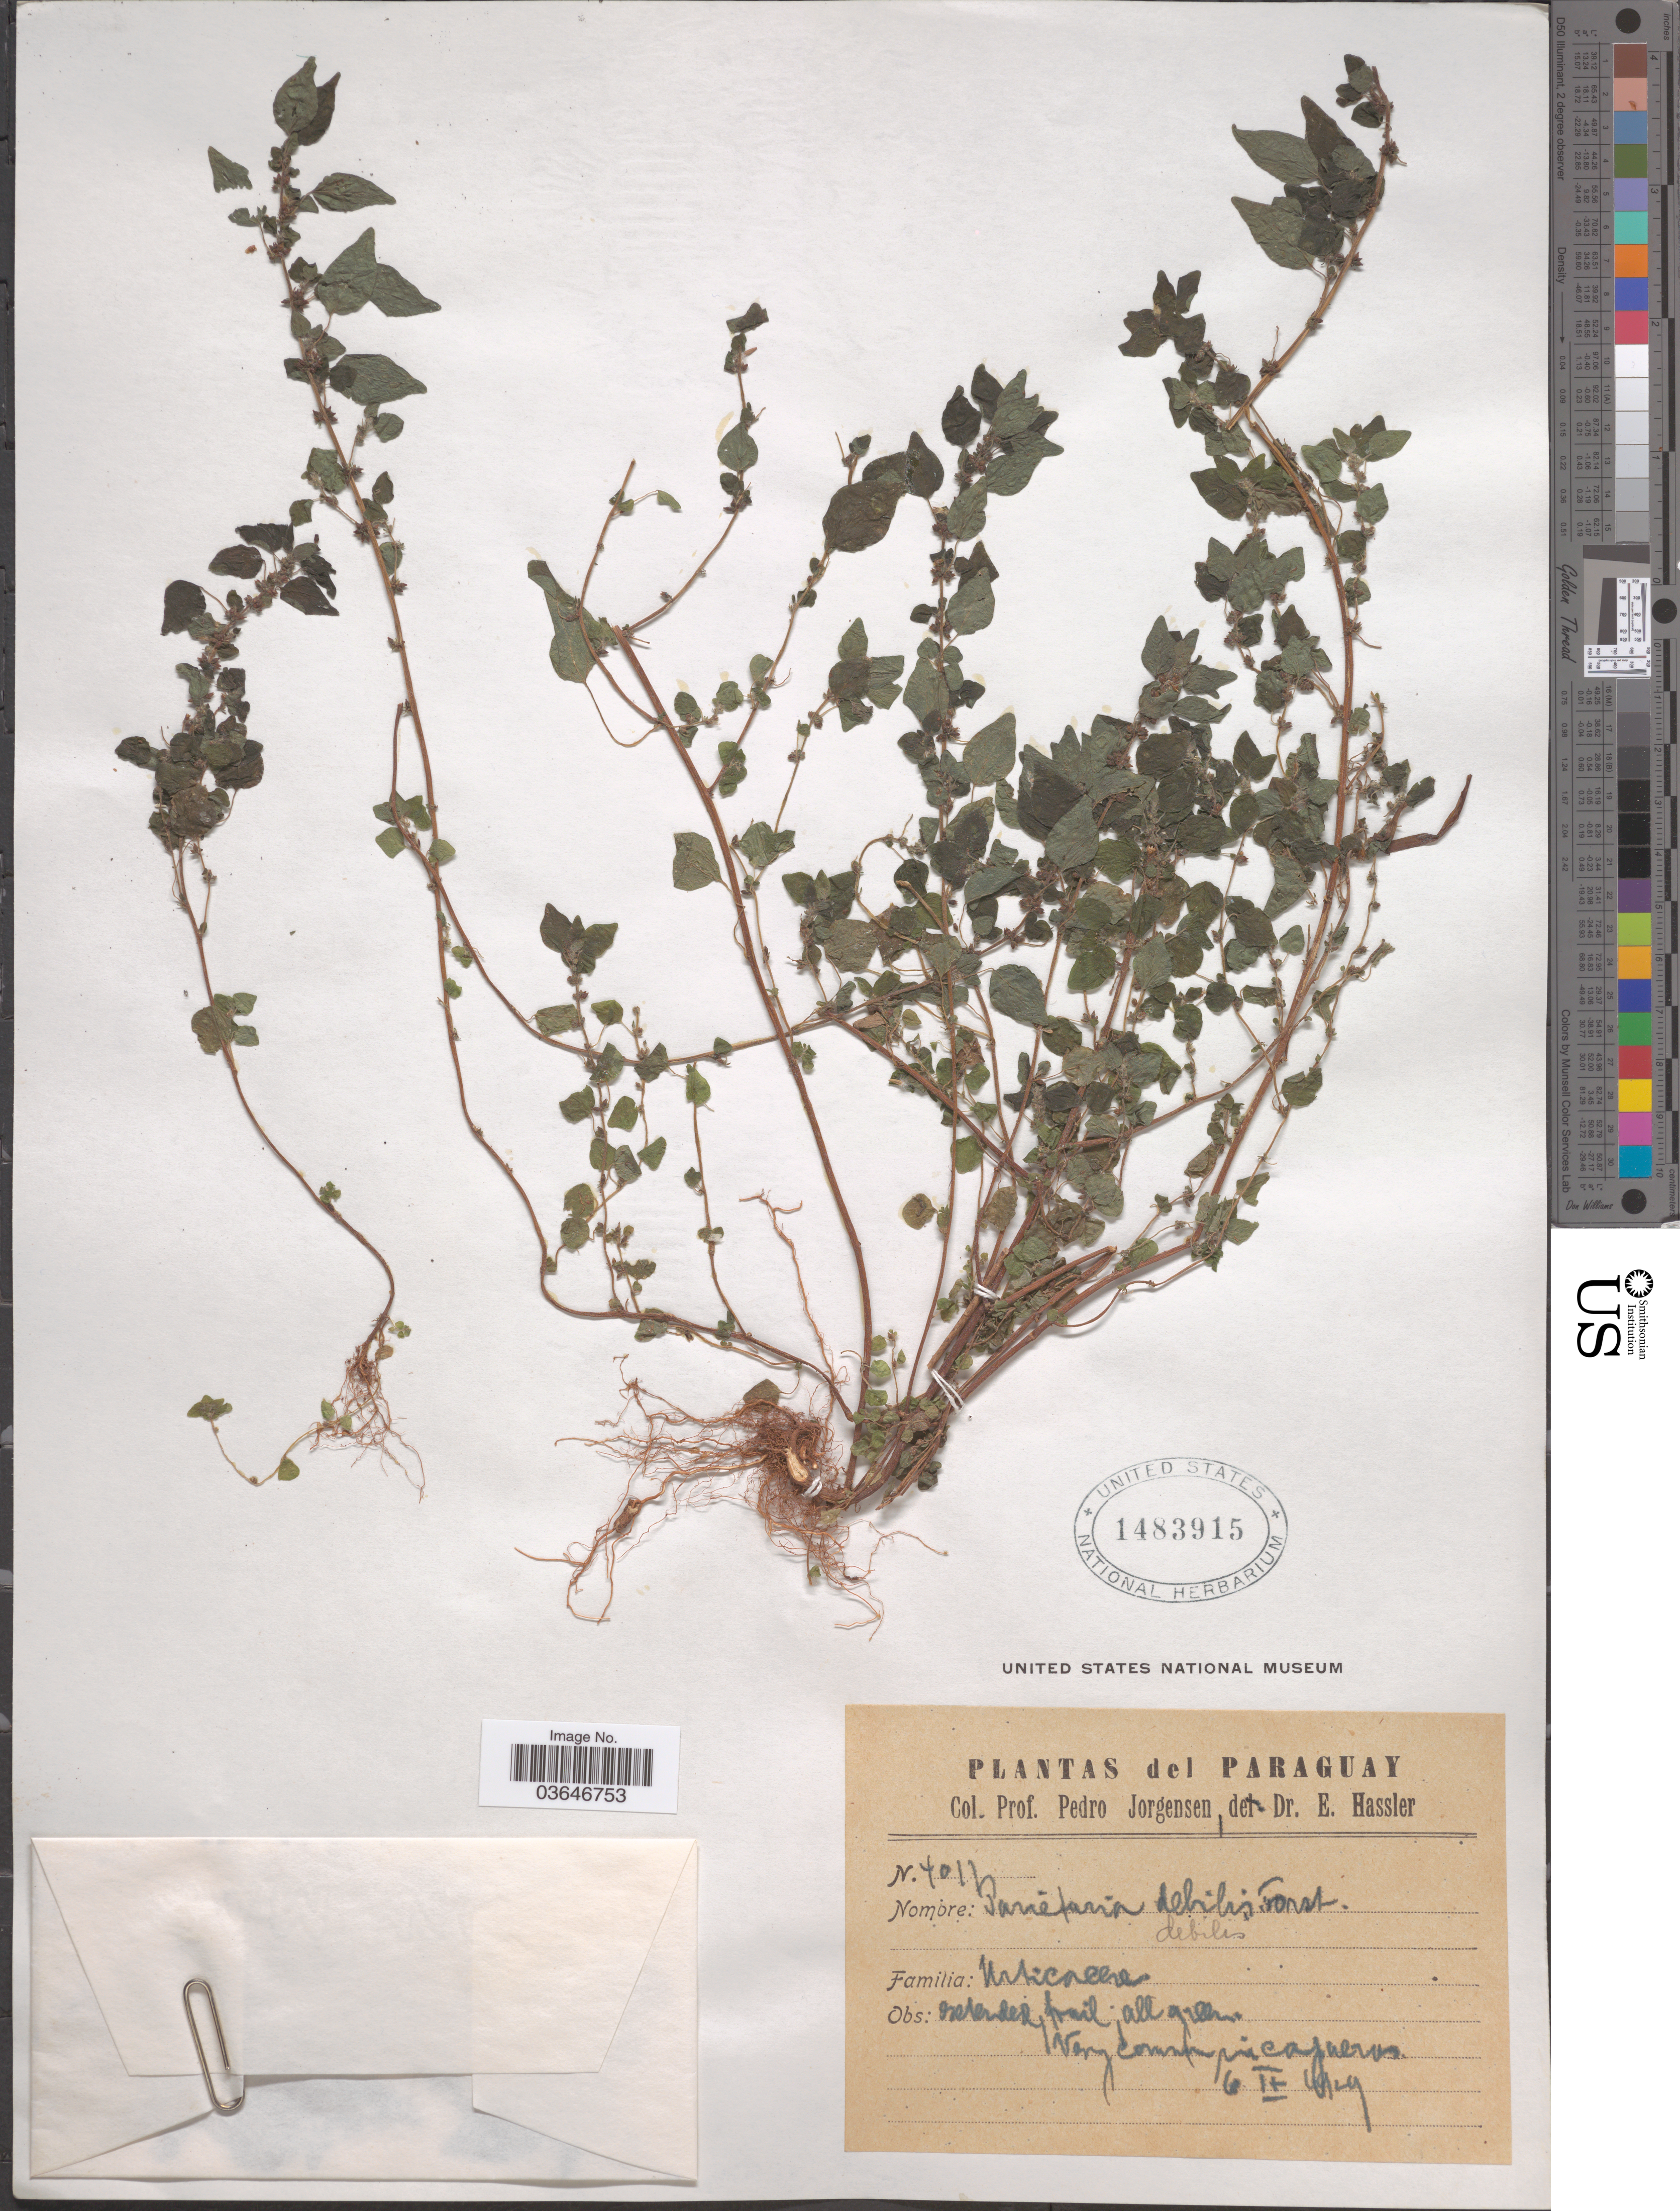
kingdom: Plantae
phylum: Tracheophyta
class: Magnoliopsida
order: Rosales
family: Urticaceae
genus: Parietaria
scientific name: Parietaria debilis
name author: G. Forst.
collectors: P. Jörgensen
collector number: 4011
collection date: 1929-09-06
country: Paraguay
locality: Ricapueros [interpreted].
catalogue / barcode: US 1483915